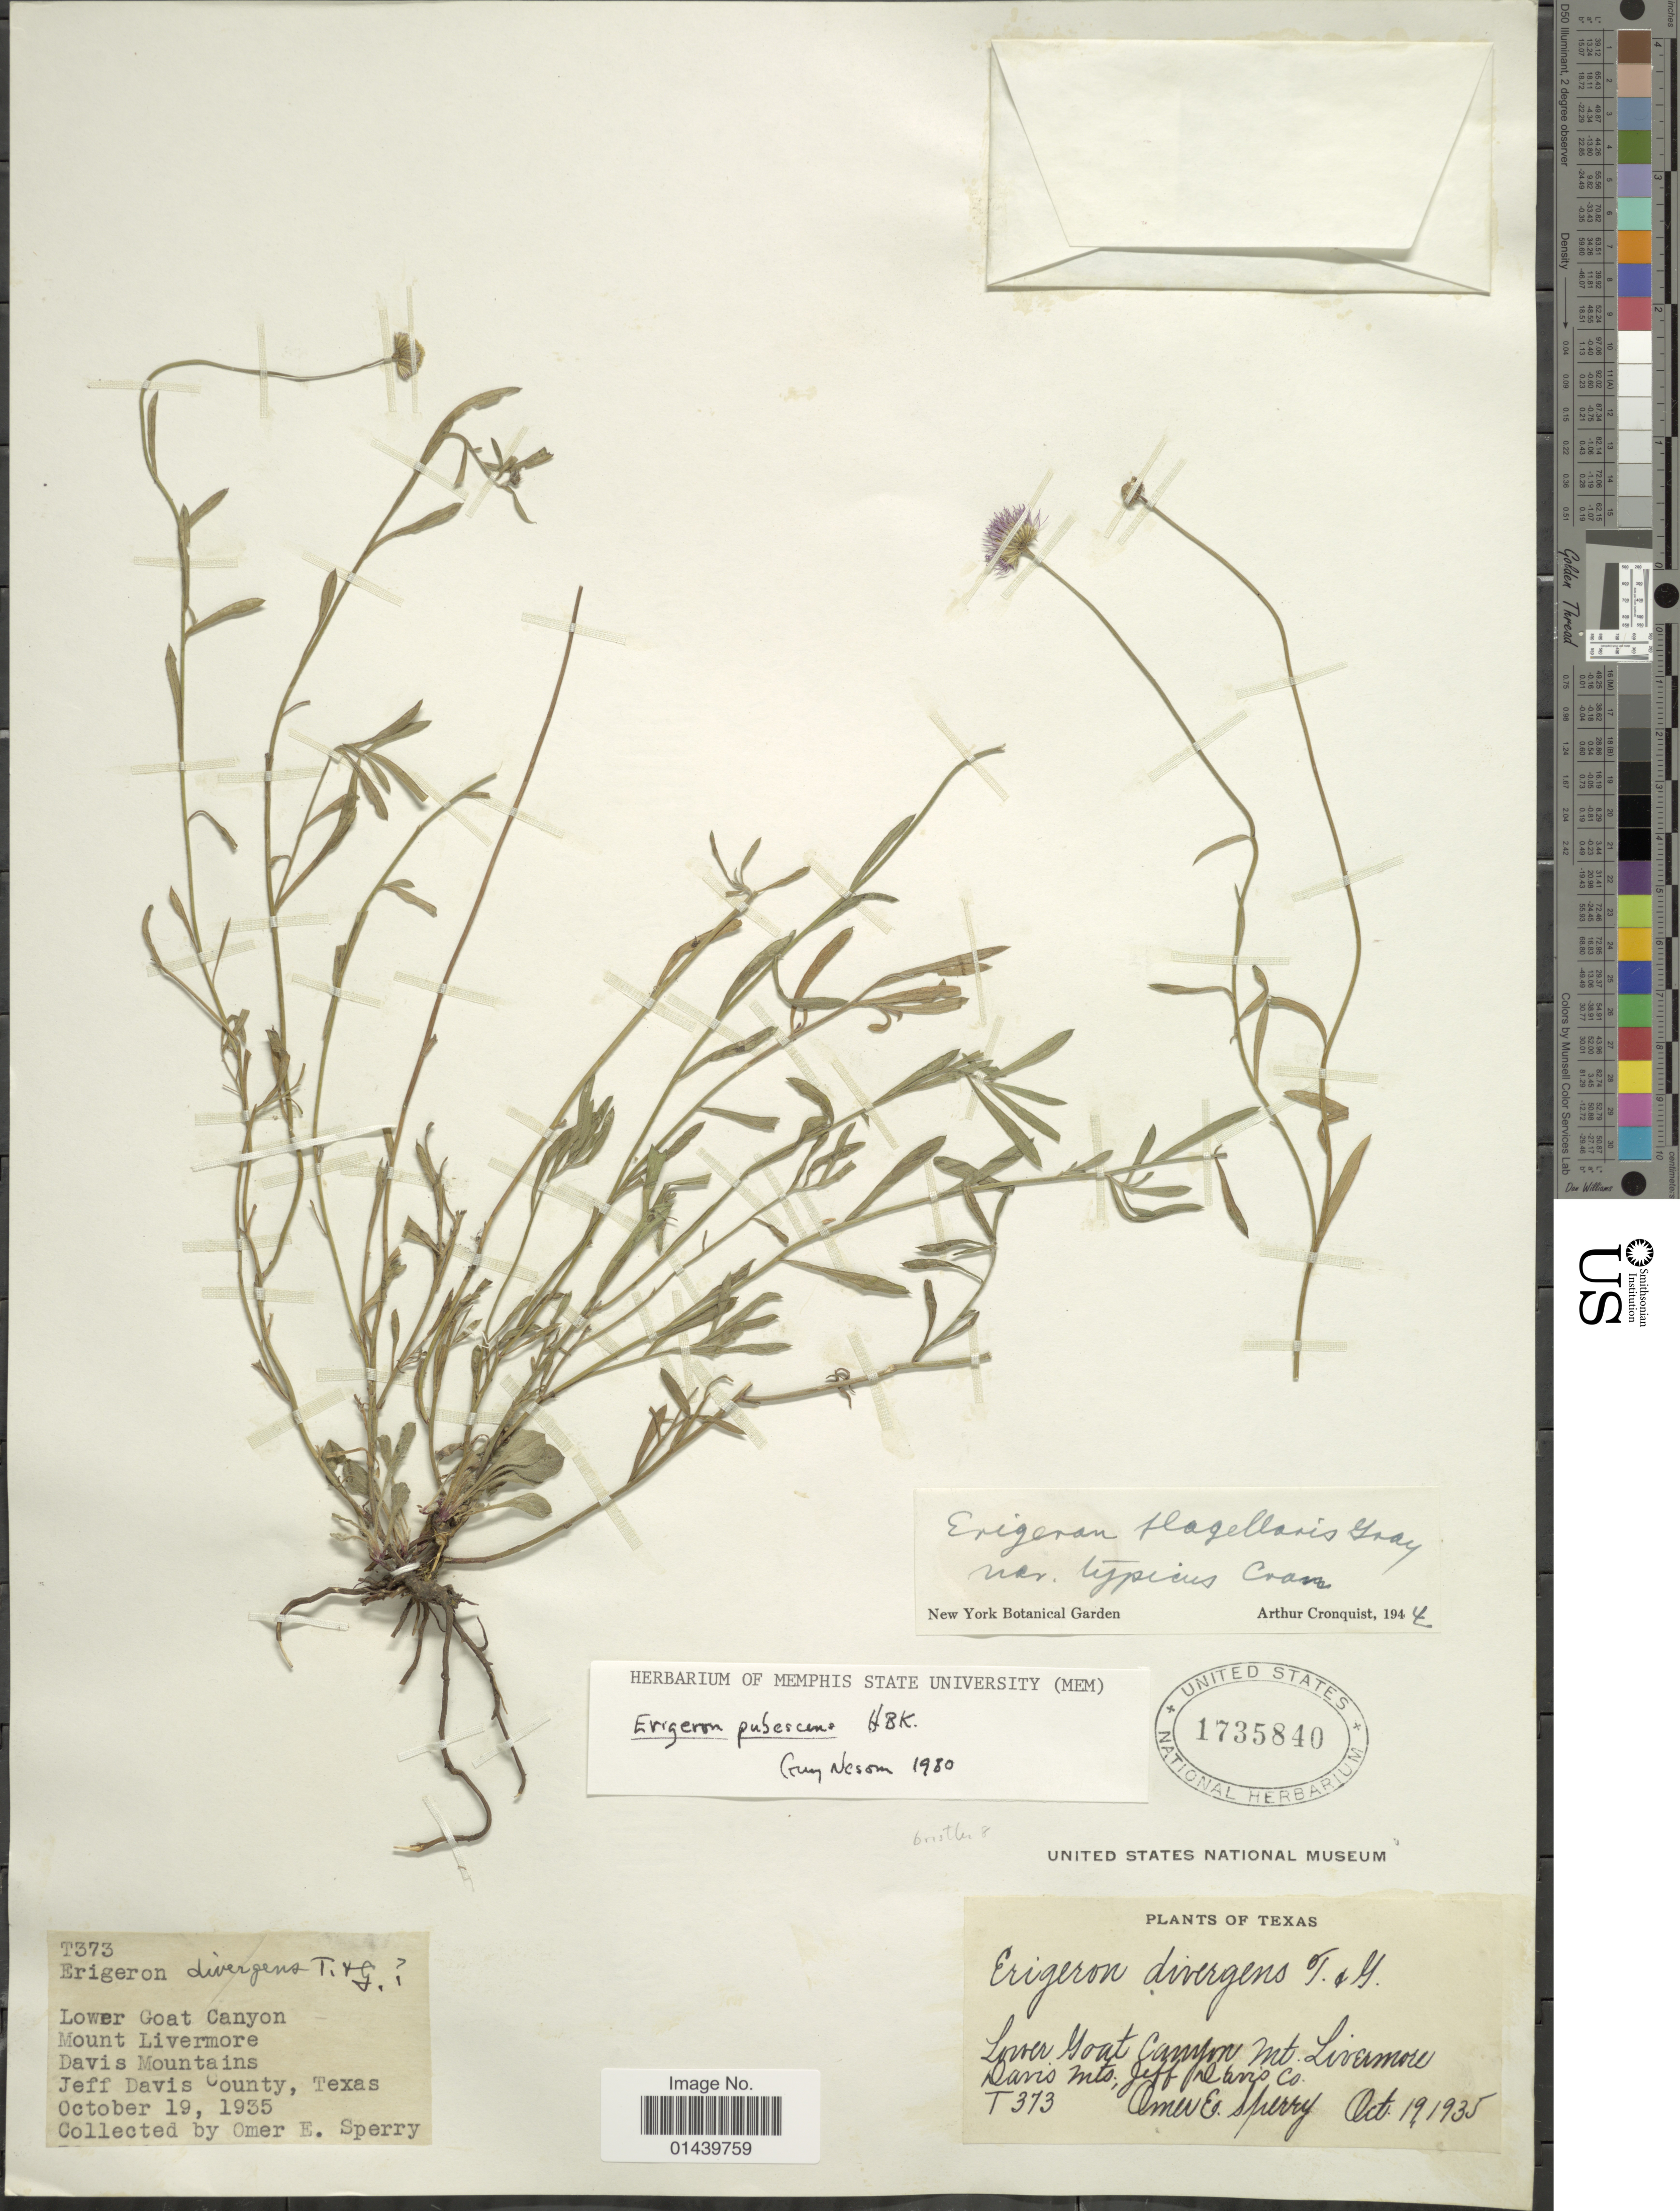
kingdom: Plantae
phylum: Tracheophyta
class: Magnoliopsida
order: Asterales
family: Asteraceae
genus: Erigeron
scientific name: Erigeron pubescens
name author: Kunth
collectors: O. E. Sperry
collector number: T373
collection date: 1935-10-19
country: United States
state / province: Texas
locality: Lower Goat Canyon. Mount Livermore. Davis Mountains. Jeff Davis County.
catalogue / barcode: US 1735840